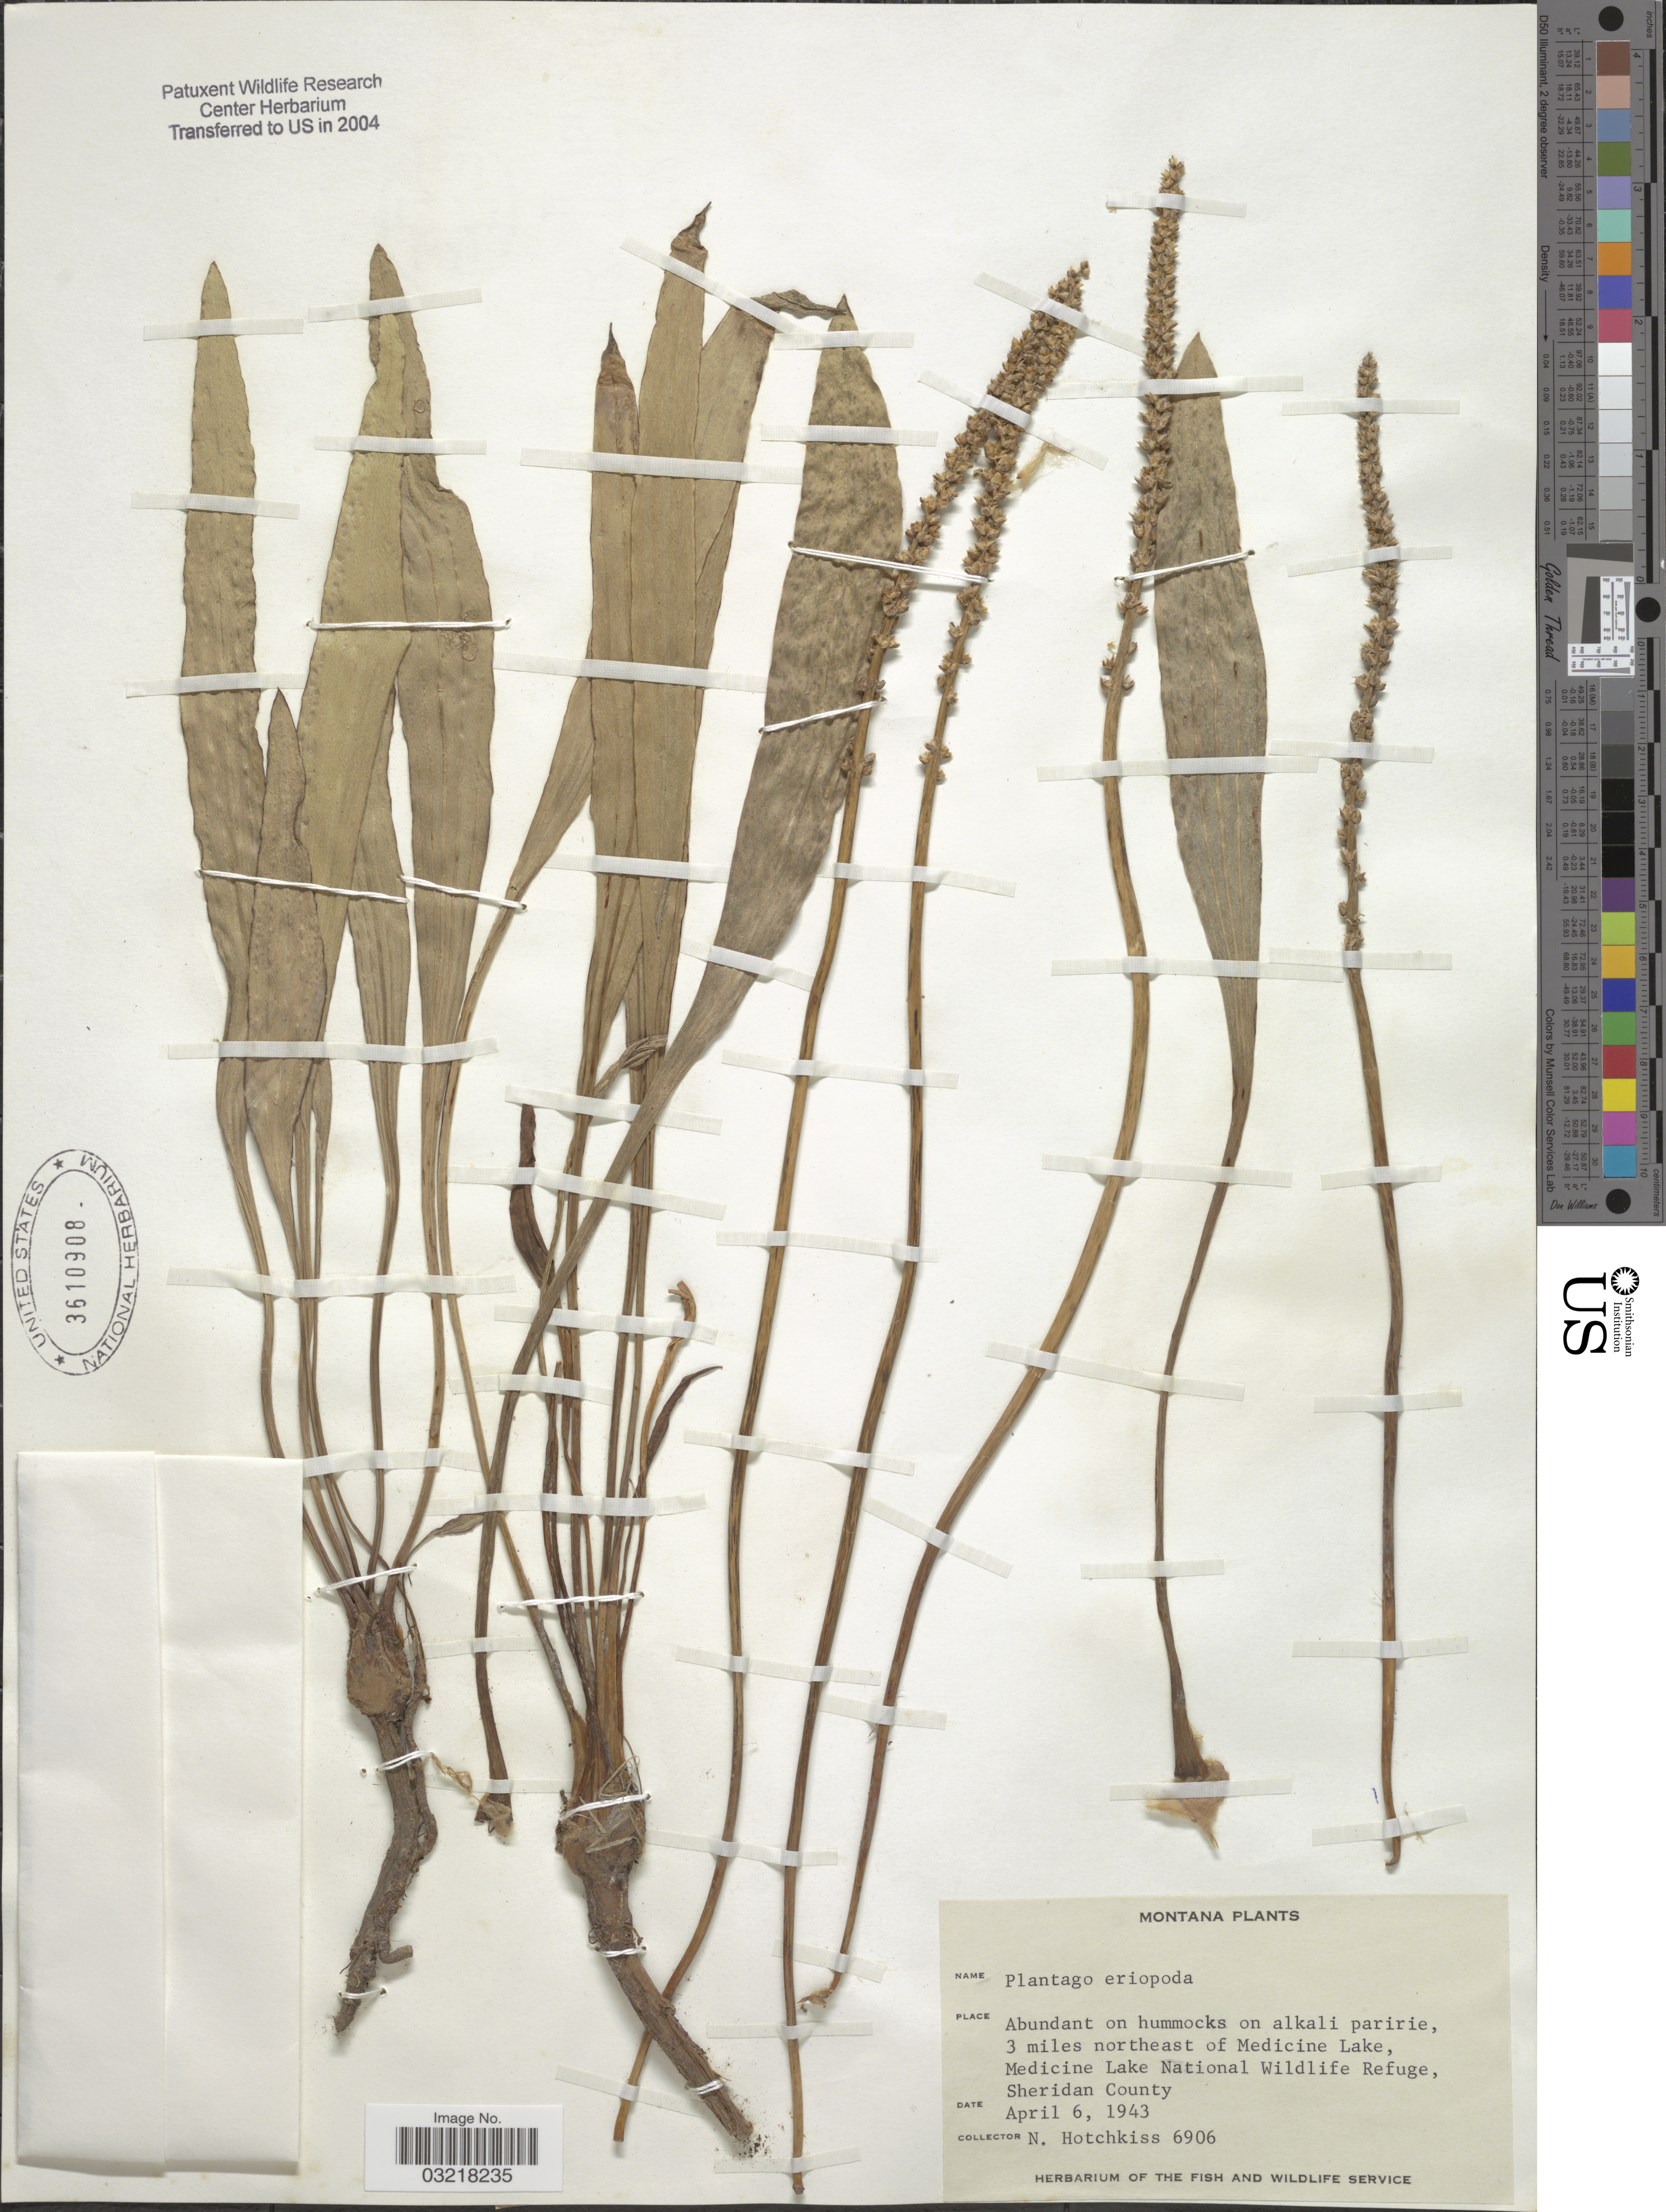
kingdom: Plantae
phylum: Tracheophyta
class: Magnoliopsida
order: Lamiales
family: Plantaginaceae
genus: Plantago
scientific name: Plantago eriopoda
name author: Torr.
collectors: N. Hotchkiss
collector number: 6906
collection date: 1943-04-06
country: United States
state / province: Montana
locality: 3 miles northeast of Medicine Lake, Medicine Lake National Wildlife Refuge. Sheridan County.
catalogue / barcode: US 3610908